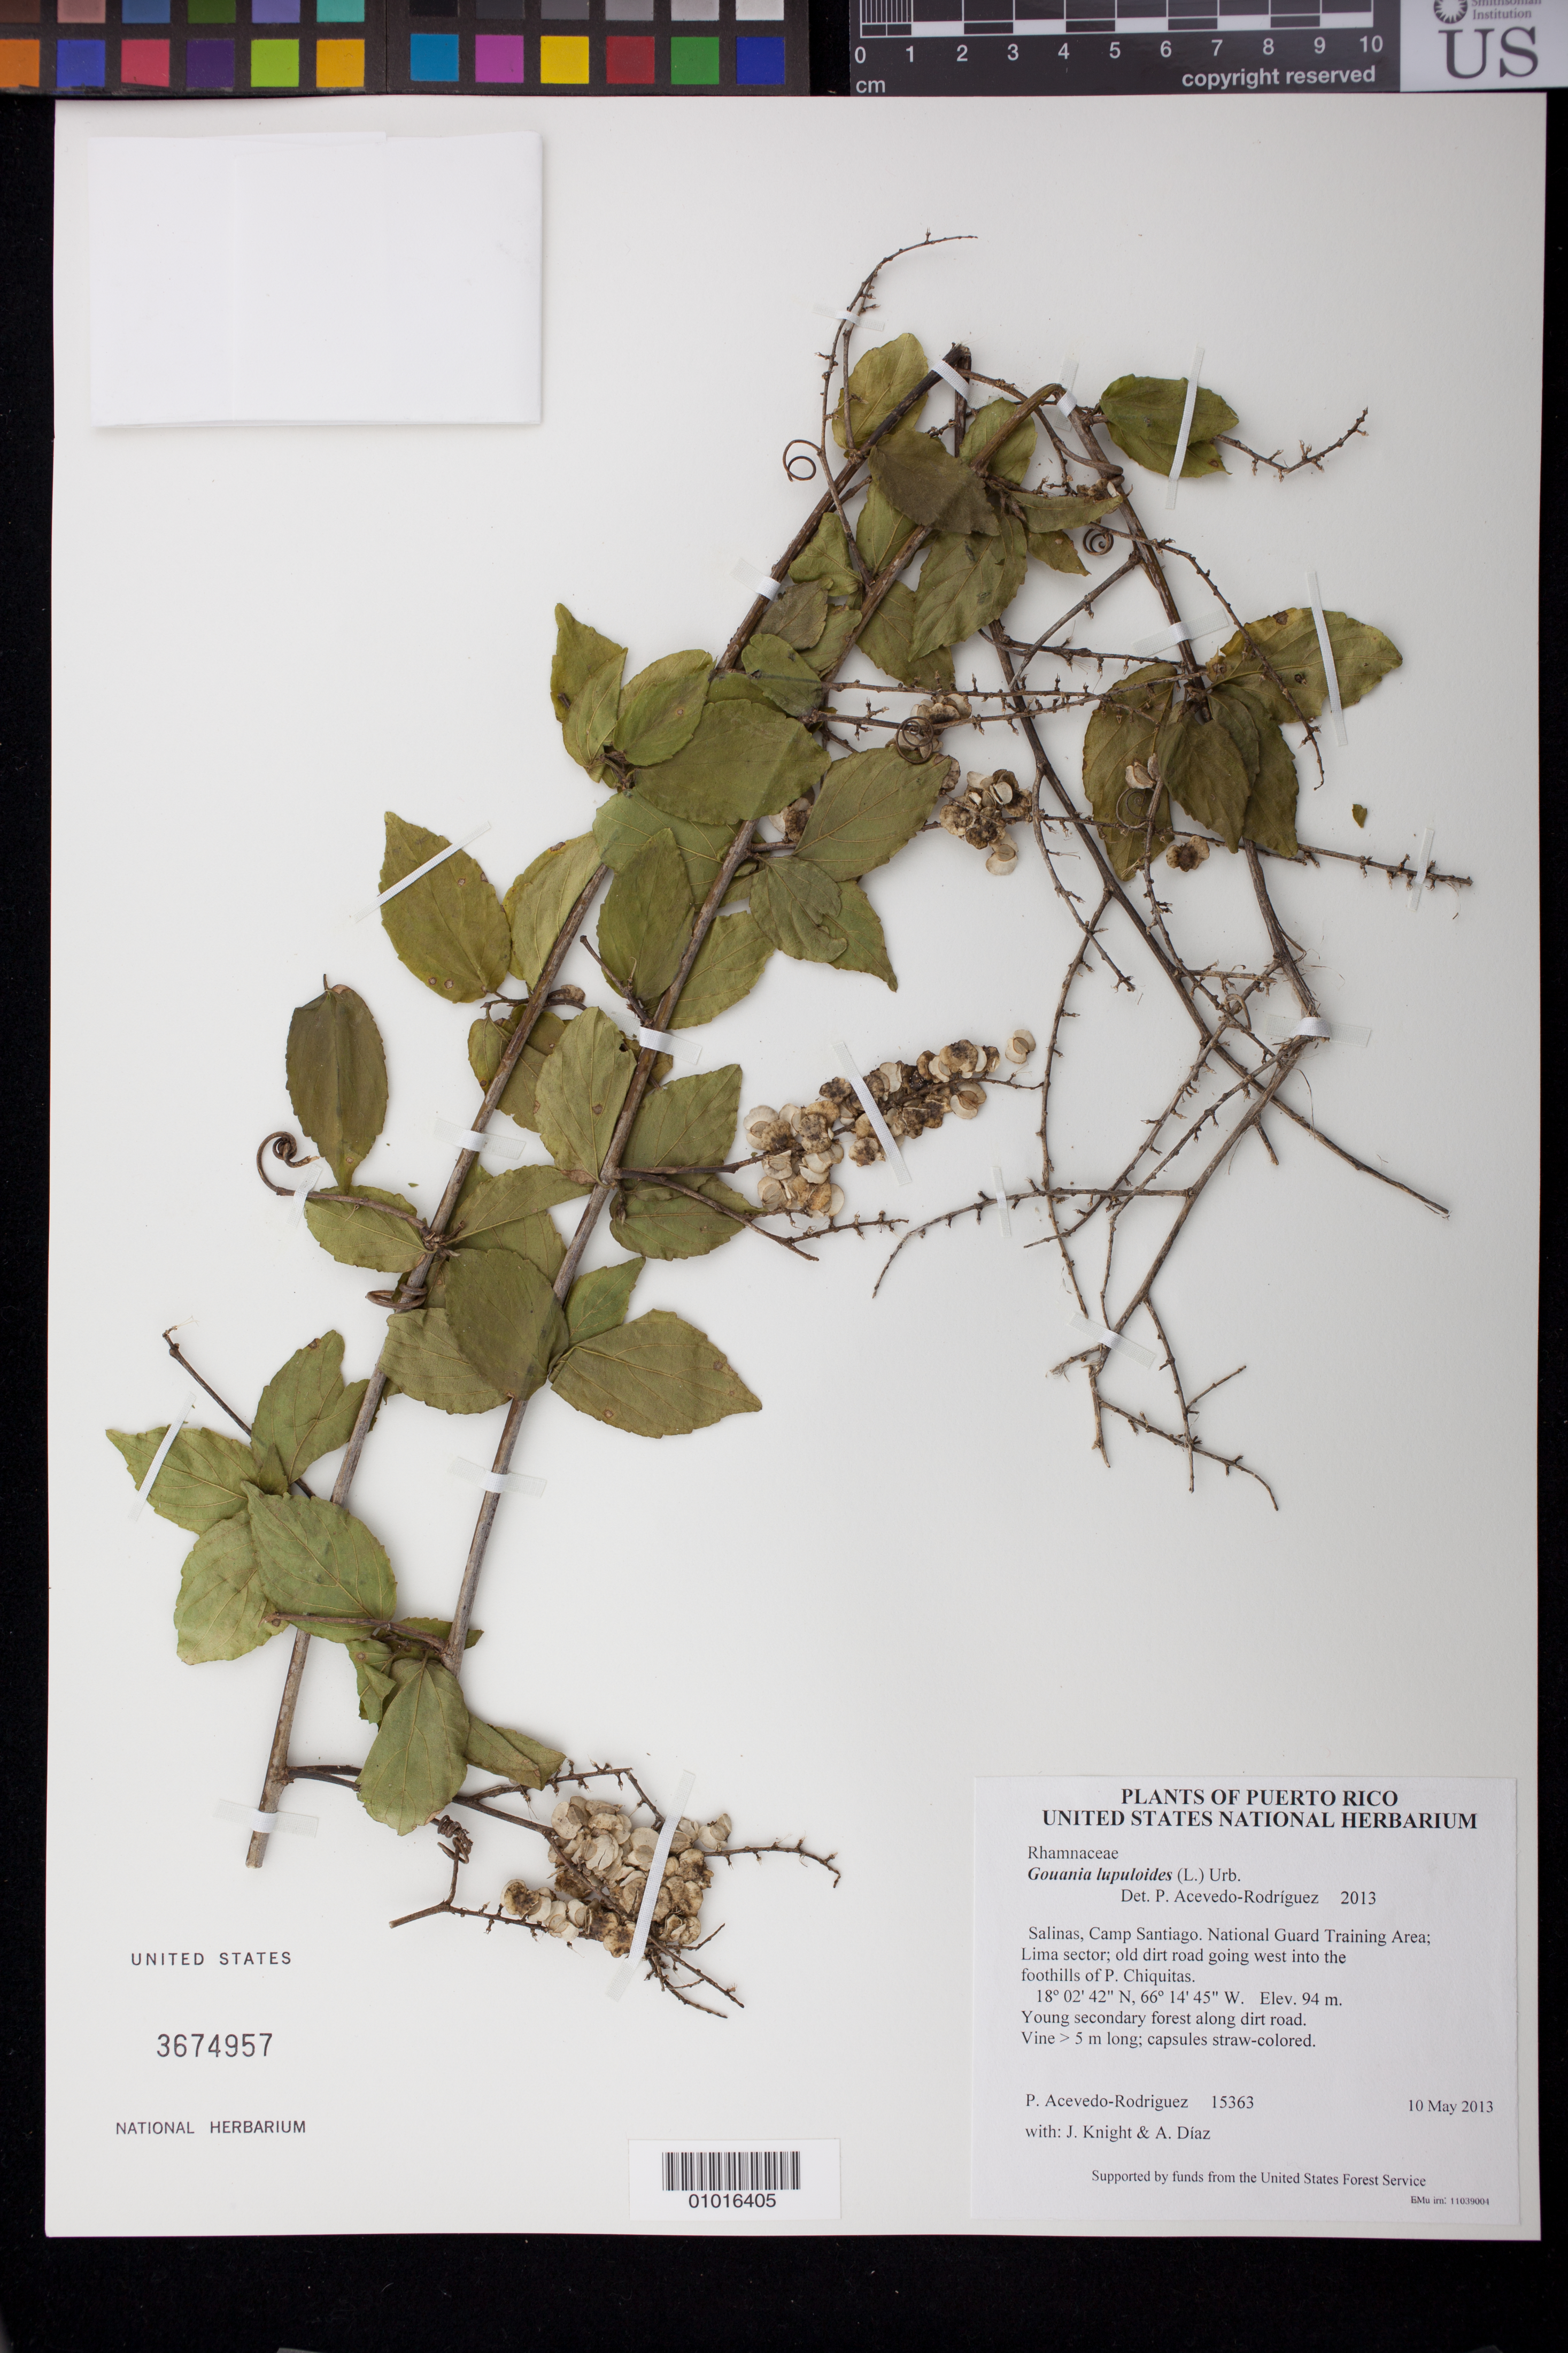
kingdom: Plantae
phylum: Tracheophyta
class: Magnoliopsida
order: Rosales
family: Rhamnaceae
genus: Gouania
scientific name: Gouania lupuloides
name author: (L.) Urb.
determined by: Acevedo-Rodríguez, P., (BOT), Smithsonian Institution - National Museum of Natural History (UNITED STATES)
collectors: P. Acevedo-Rodr., J. Knight & A. Díaz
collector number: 15363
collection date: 2013-05-10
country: Puerto Rico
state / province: Salinas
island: Puerto Rico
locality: Camp Santiago. National Guard Training Area; Lima sector; old dirt road going west into the foothills of P. Chiquitas.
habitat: Young secondary forest along dirt road.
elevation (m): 94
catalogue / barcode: US 3674957